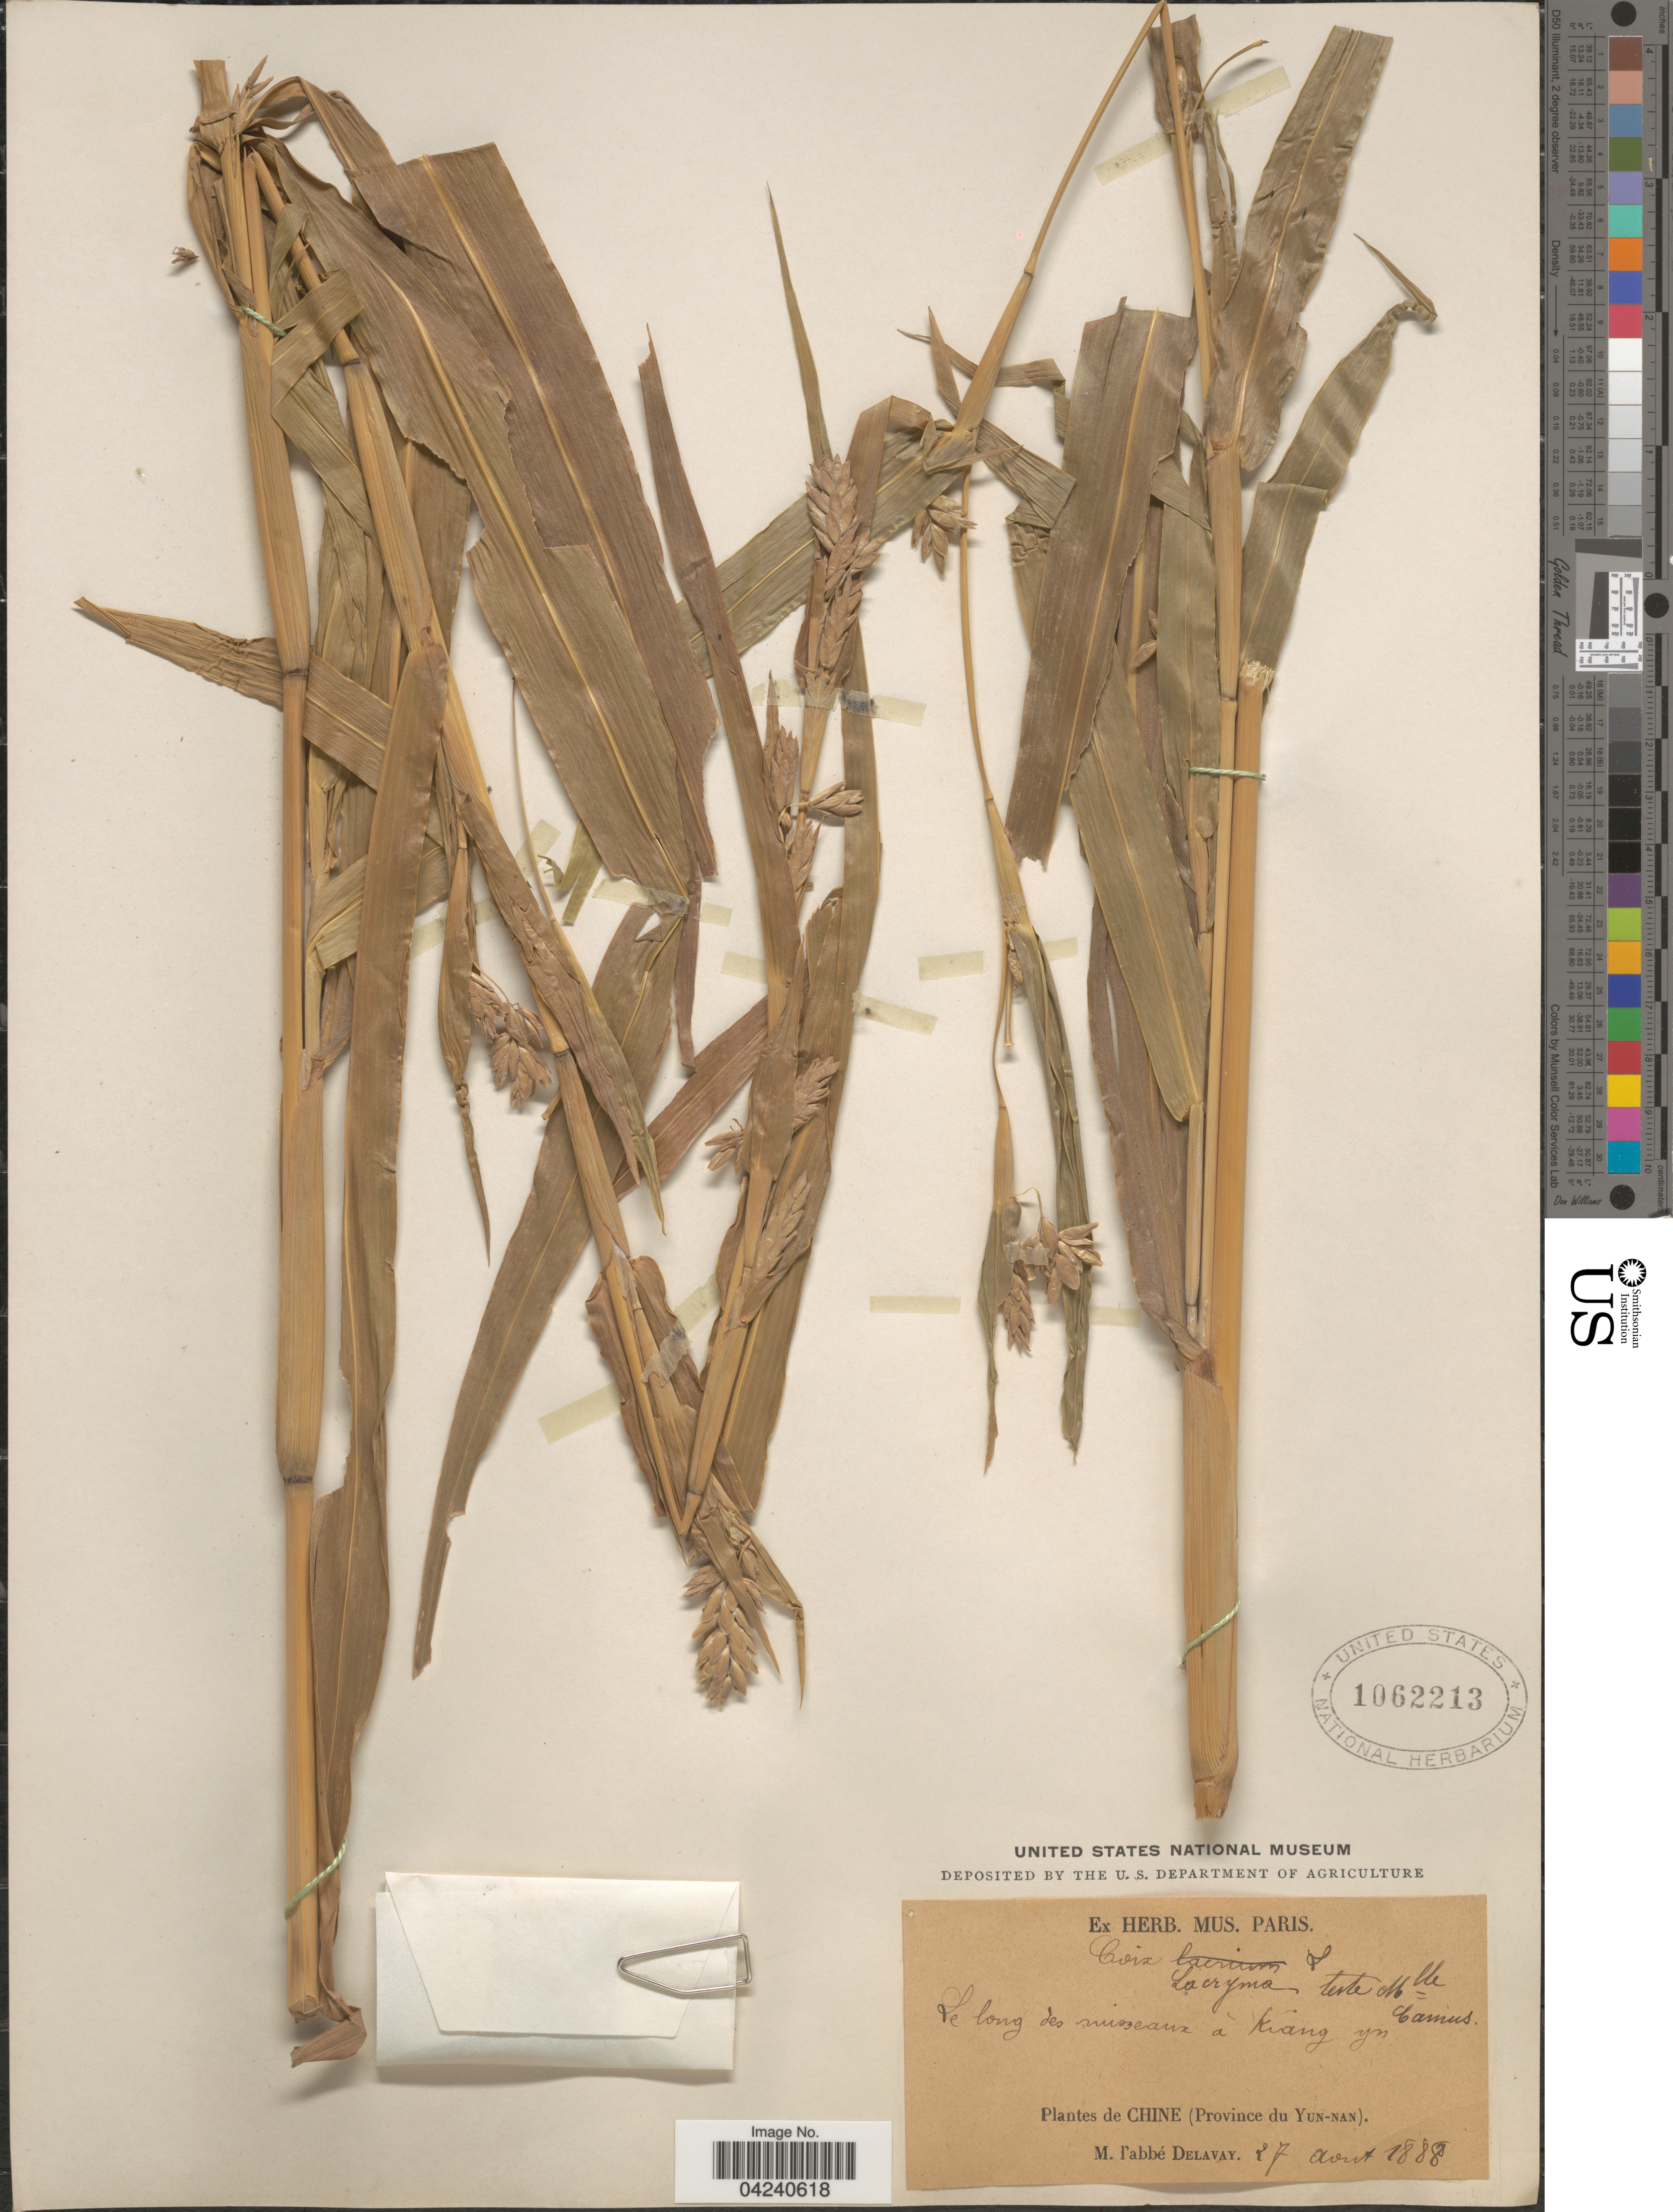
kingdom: Plantae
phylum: Tracheophyta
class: Liliopsida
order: Poales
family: Poaceae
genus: Coix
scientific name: Coix lacryma-jobi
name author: L.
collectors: P. Delavay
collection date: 1888-08-27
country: China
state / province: Yunnan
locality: Le long des ruisseaux à Kiang yn.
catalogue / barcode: US 1062213